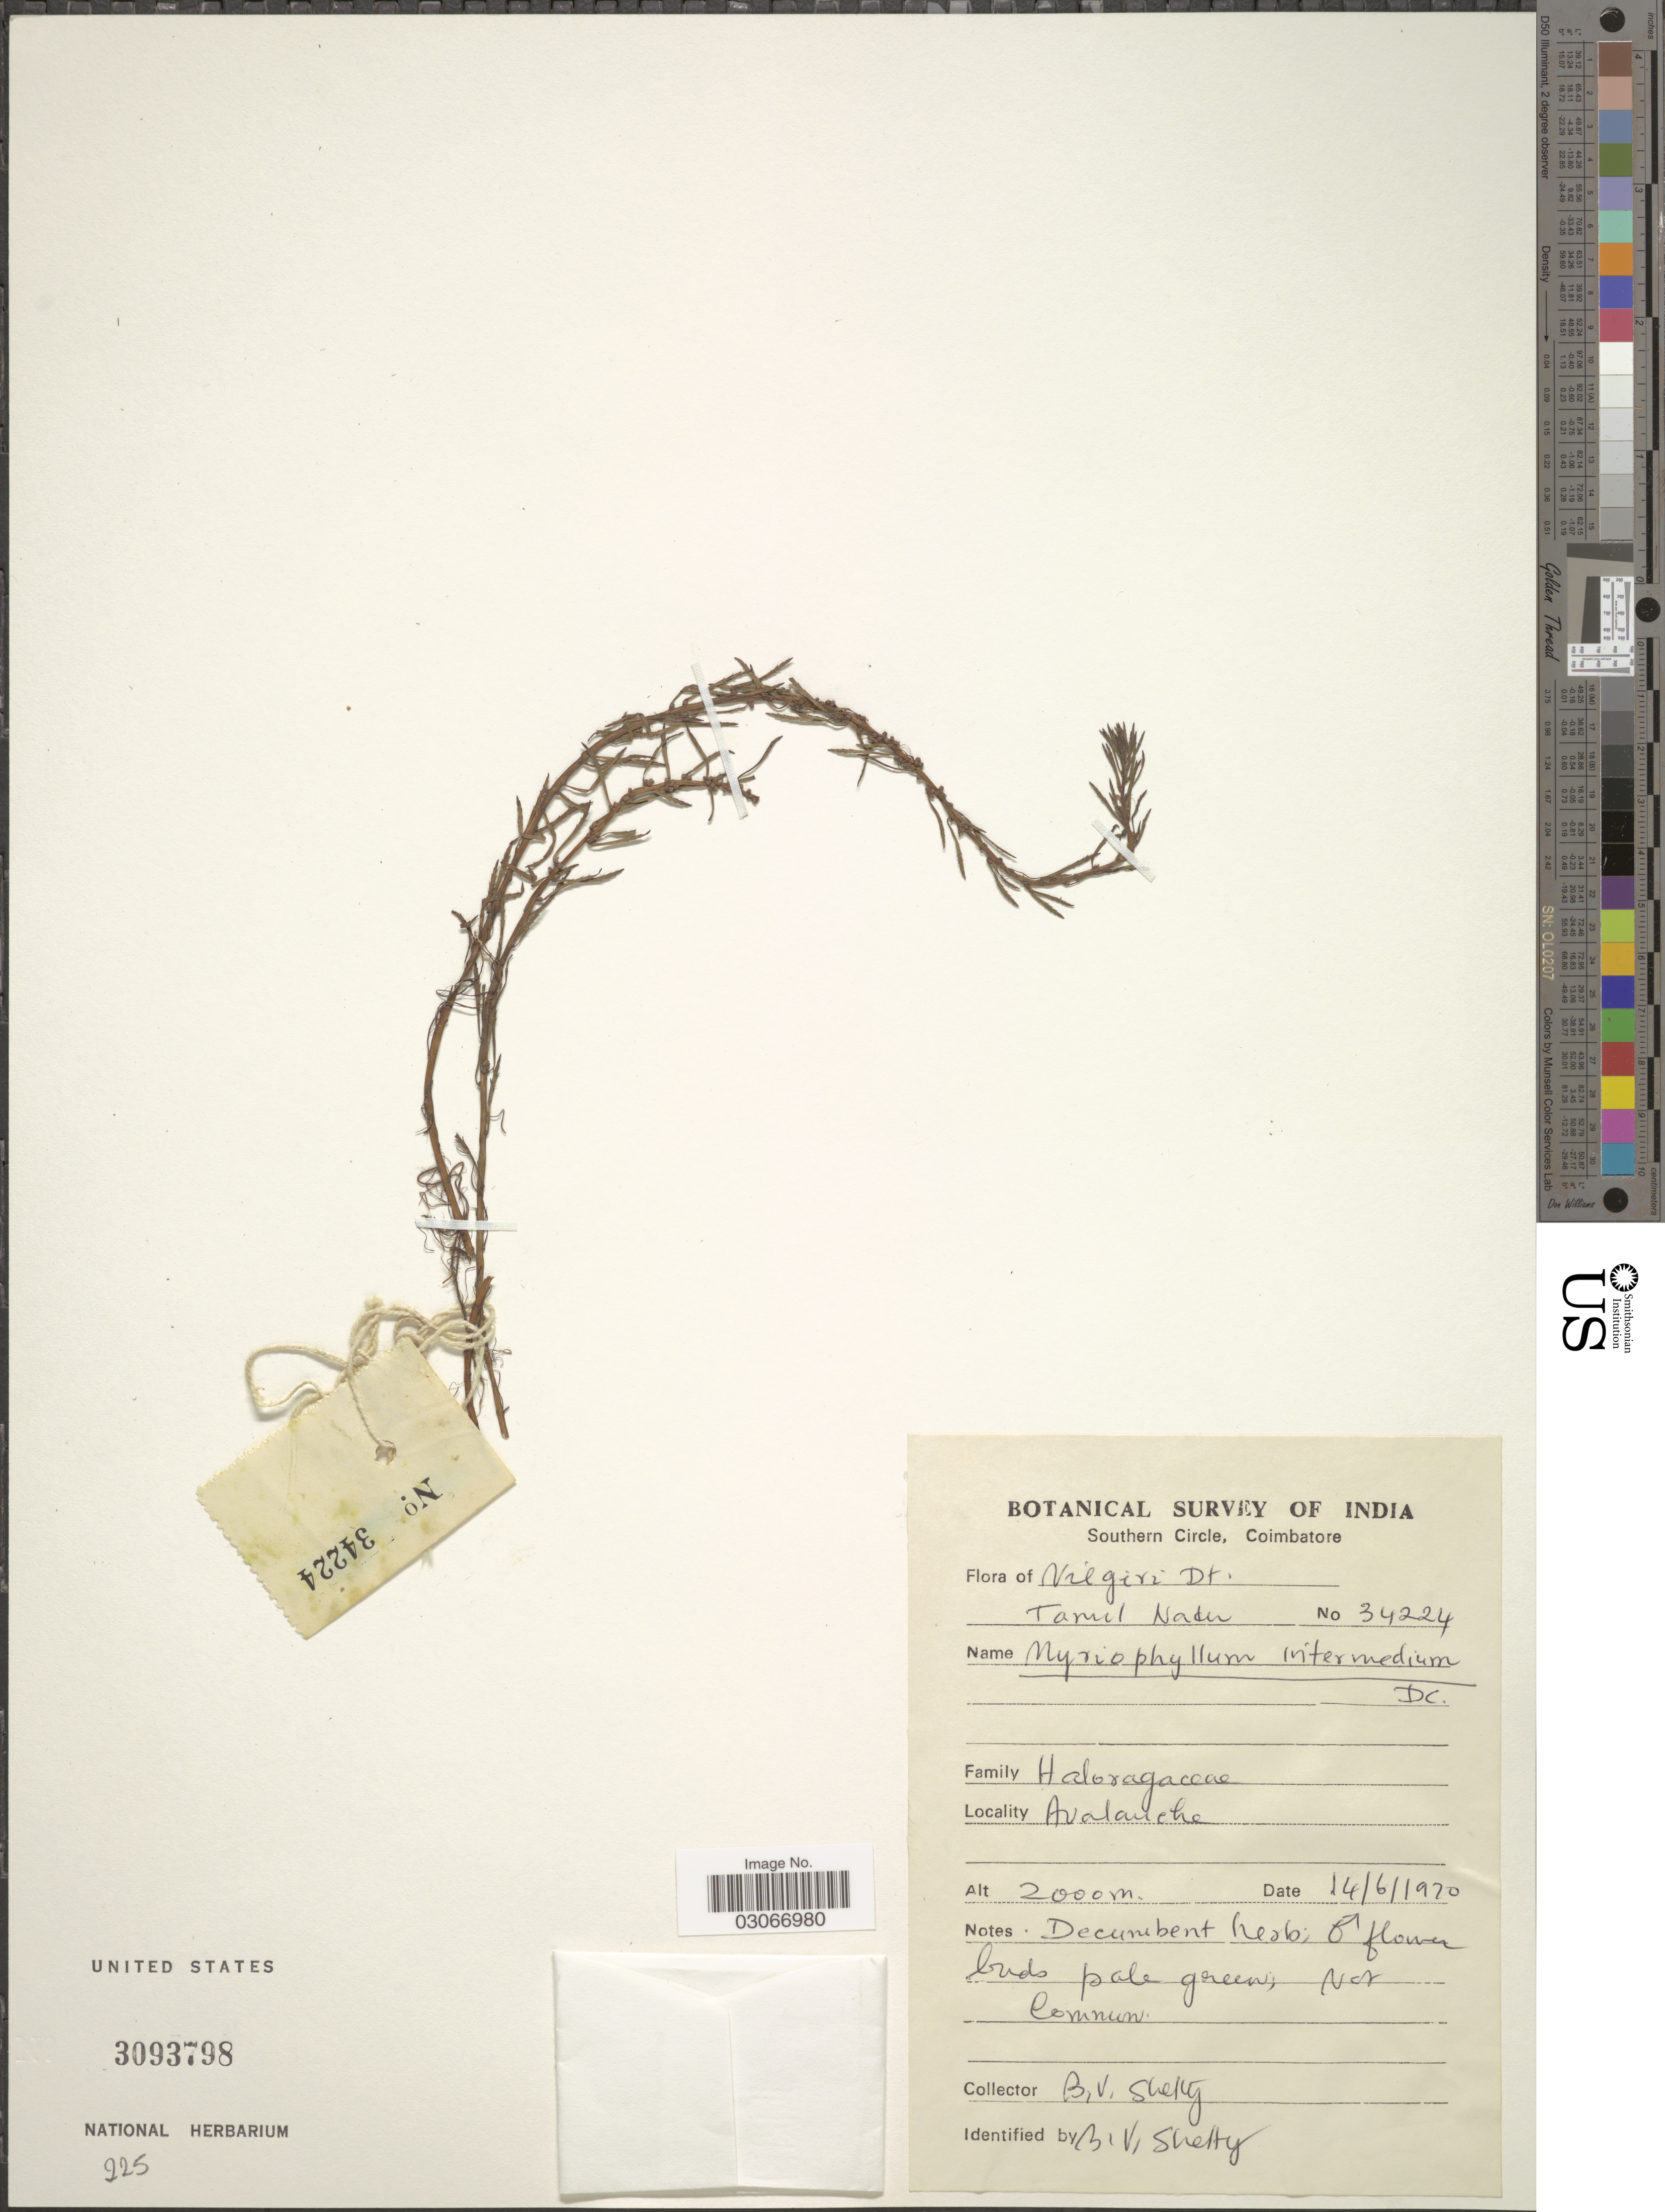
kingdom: Plantae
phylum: Tracheophyta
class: Magnoliopsida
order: Saxifragales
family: Haloragaceae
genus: Myriophyllum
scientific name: Myriophyllum intermedium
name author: DC.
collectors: B.V. Shetty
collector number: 34224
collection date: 1970-06-14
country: India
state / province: Tamil Nadu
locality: Nilgiri Dt. Tamil Nadu. Avalanche.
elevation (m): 2000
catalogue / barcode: US 3093798